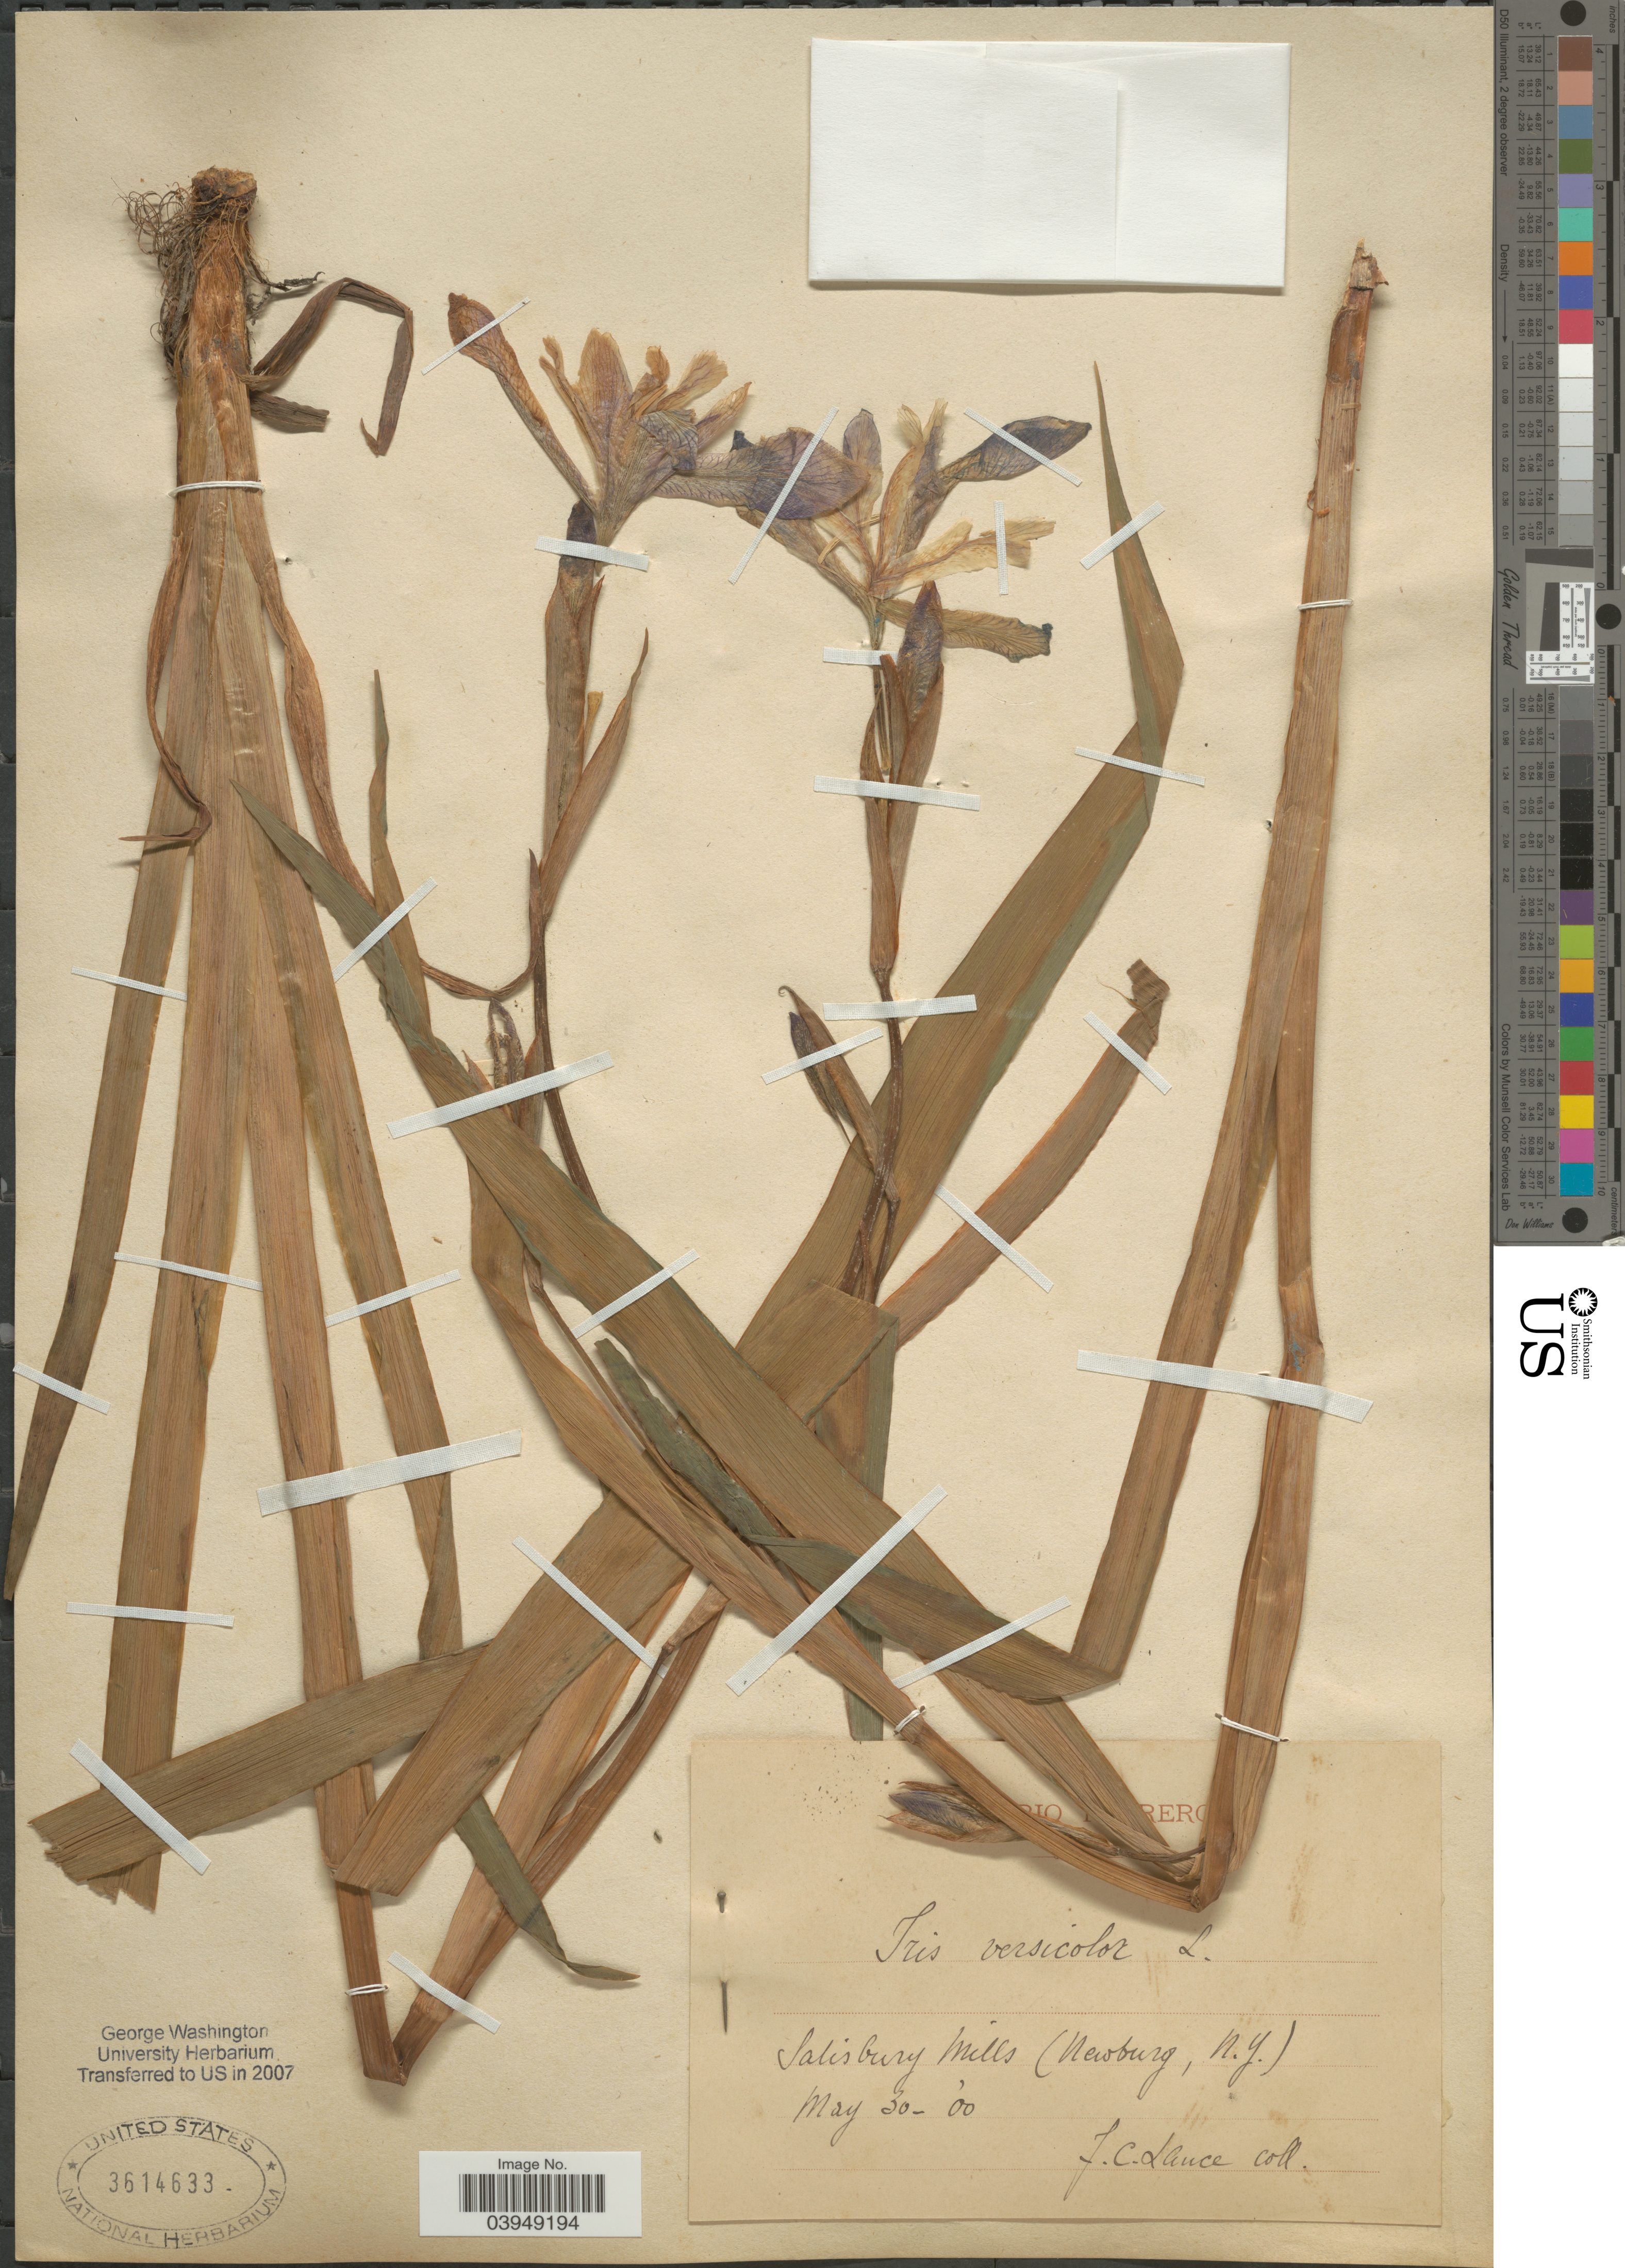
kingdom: Plantae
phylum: Tracheophyta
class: Liliopsida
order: Asparagales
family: Iridaceae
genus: Iris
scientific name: Iris versicolor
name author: L.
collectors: F. Lance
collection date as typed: Transcribed d/m/y: 30/5/0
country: United States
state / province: New York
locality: Salisbury Mills (Newburg).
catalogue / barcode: US 3614633